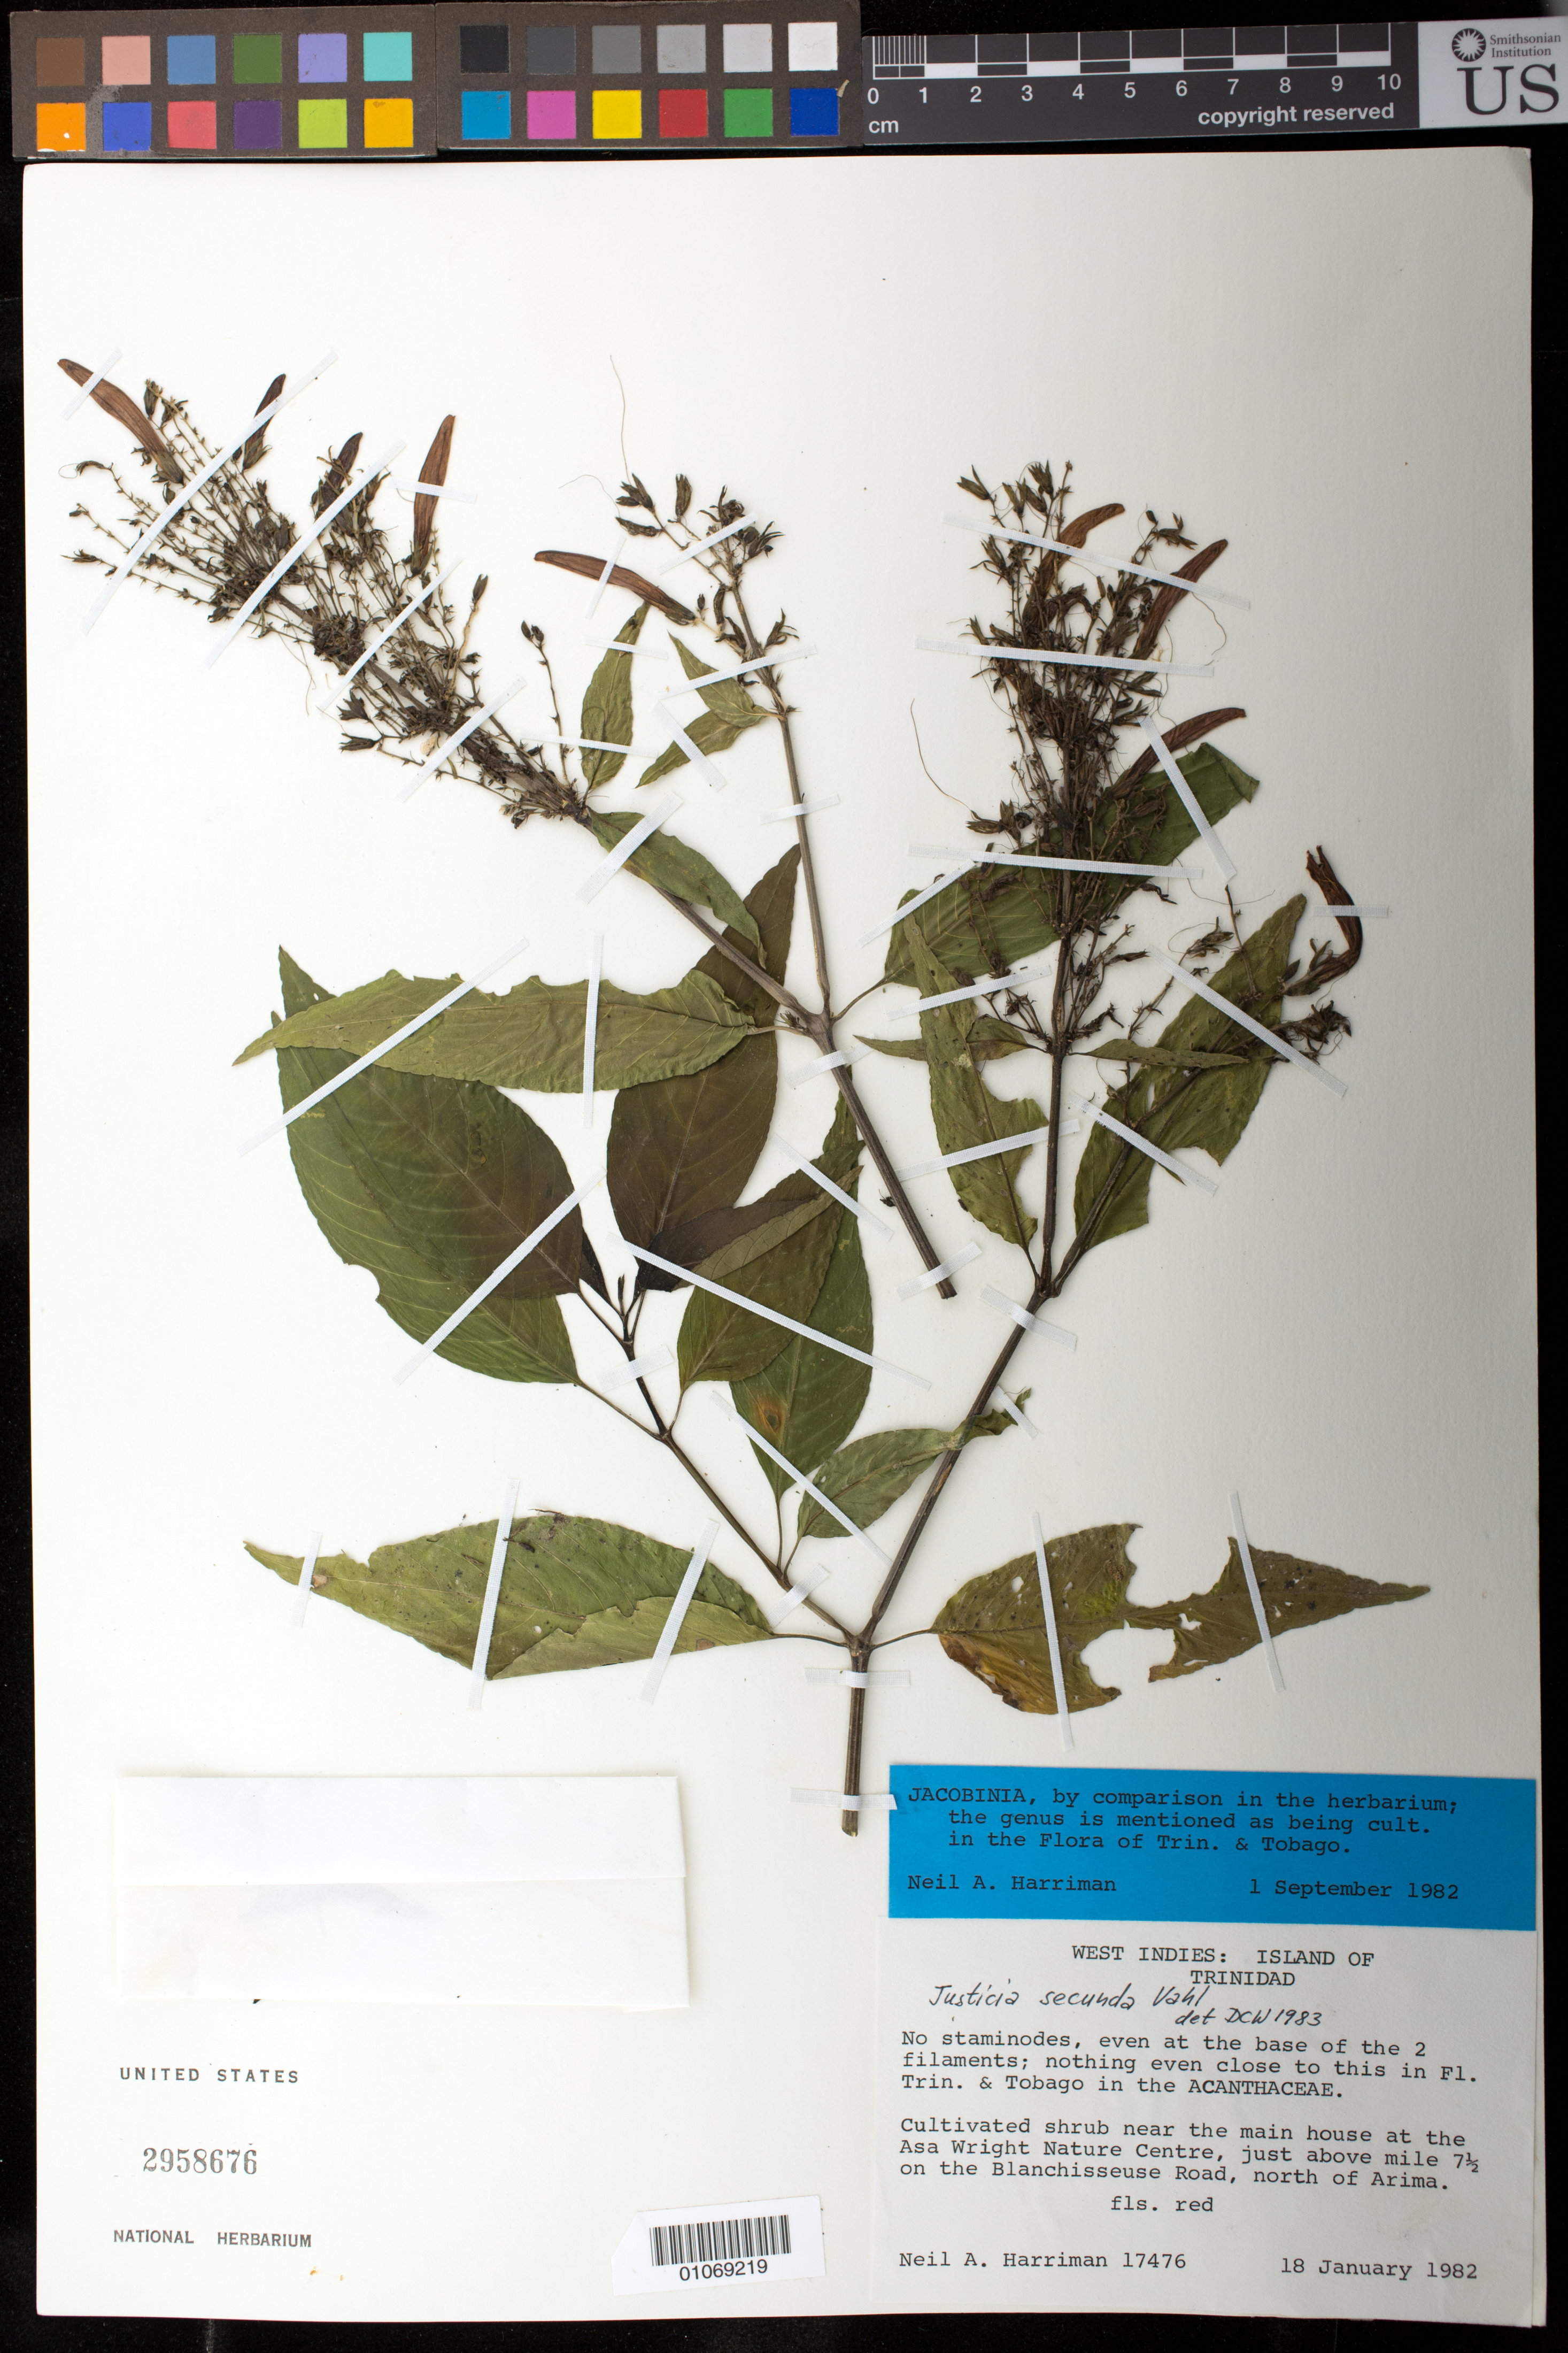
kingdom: Plantae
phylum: Tracheophyta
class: Magnoliopsida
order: Lamiales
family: Acanthaceae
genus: Justicia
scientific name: Justicia secunda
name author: Vahl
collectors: N. A. Harriman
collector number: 17476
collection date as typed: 18 Jan 1982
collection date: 1982-01-18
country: Trinidad and Tobago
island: Trinidad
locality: Cultivated shrub near the main house at the Asa Wright Nature Centre, just above mile 7 1/2 on the Blanchisseuse Road, north of Arima.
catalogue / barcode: US 2958676